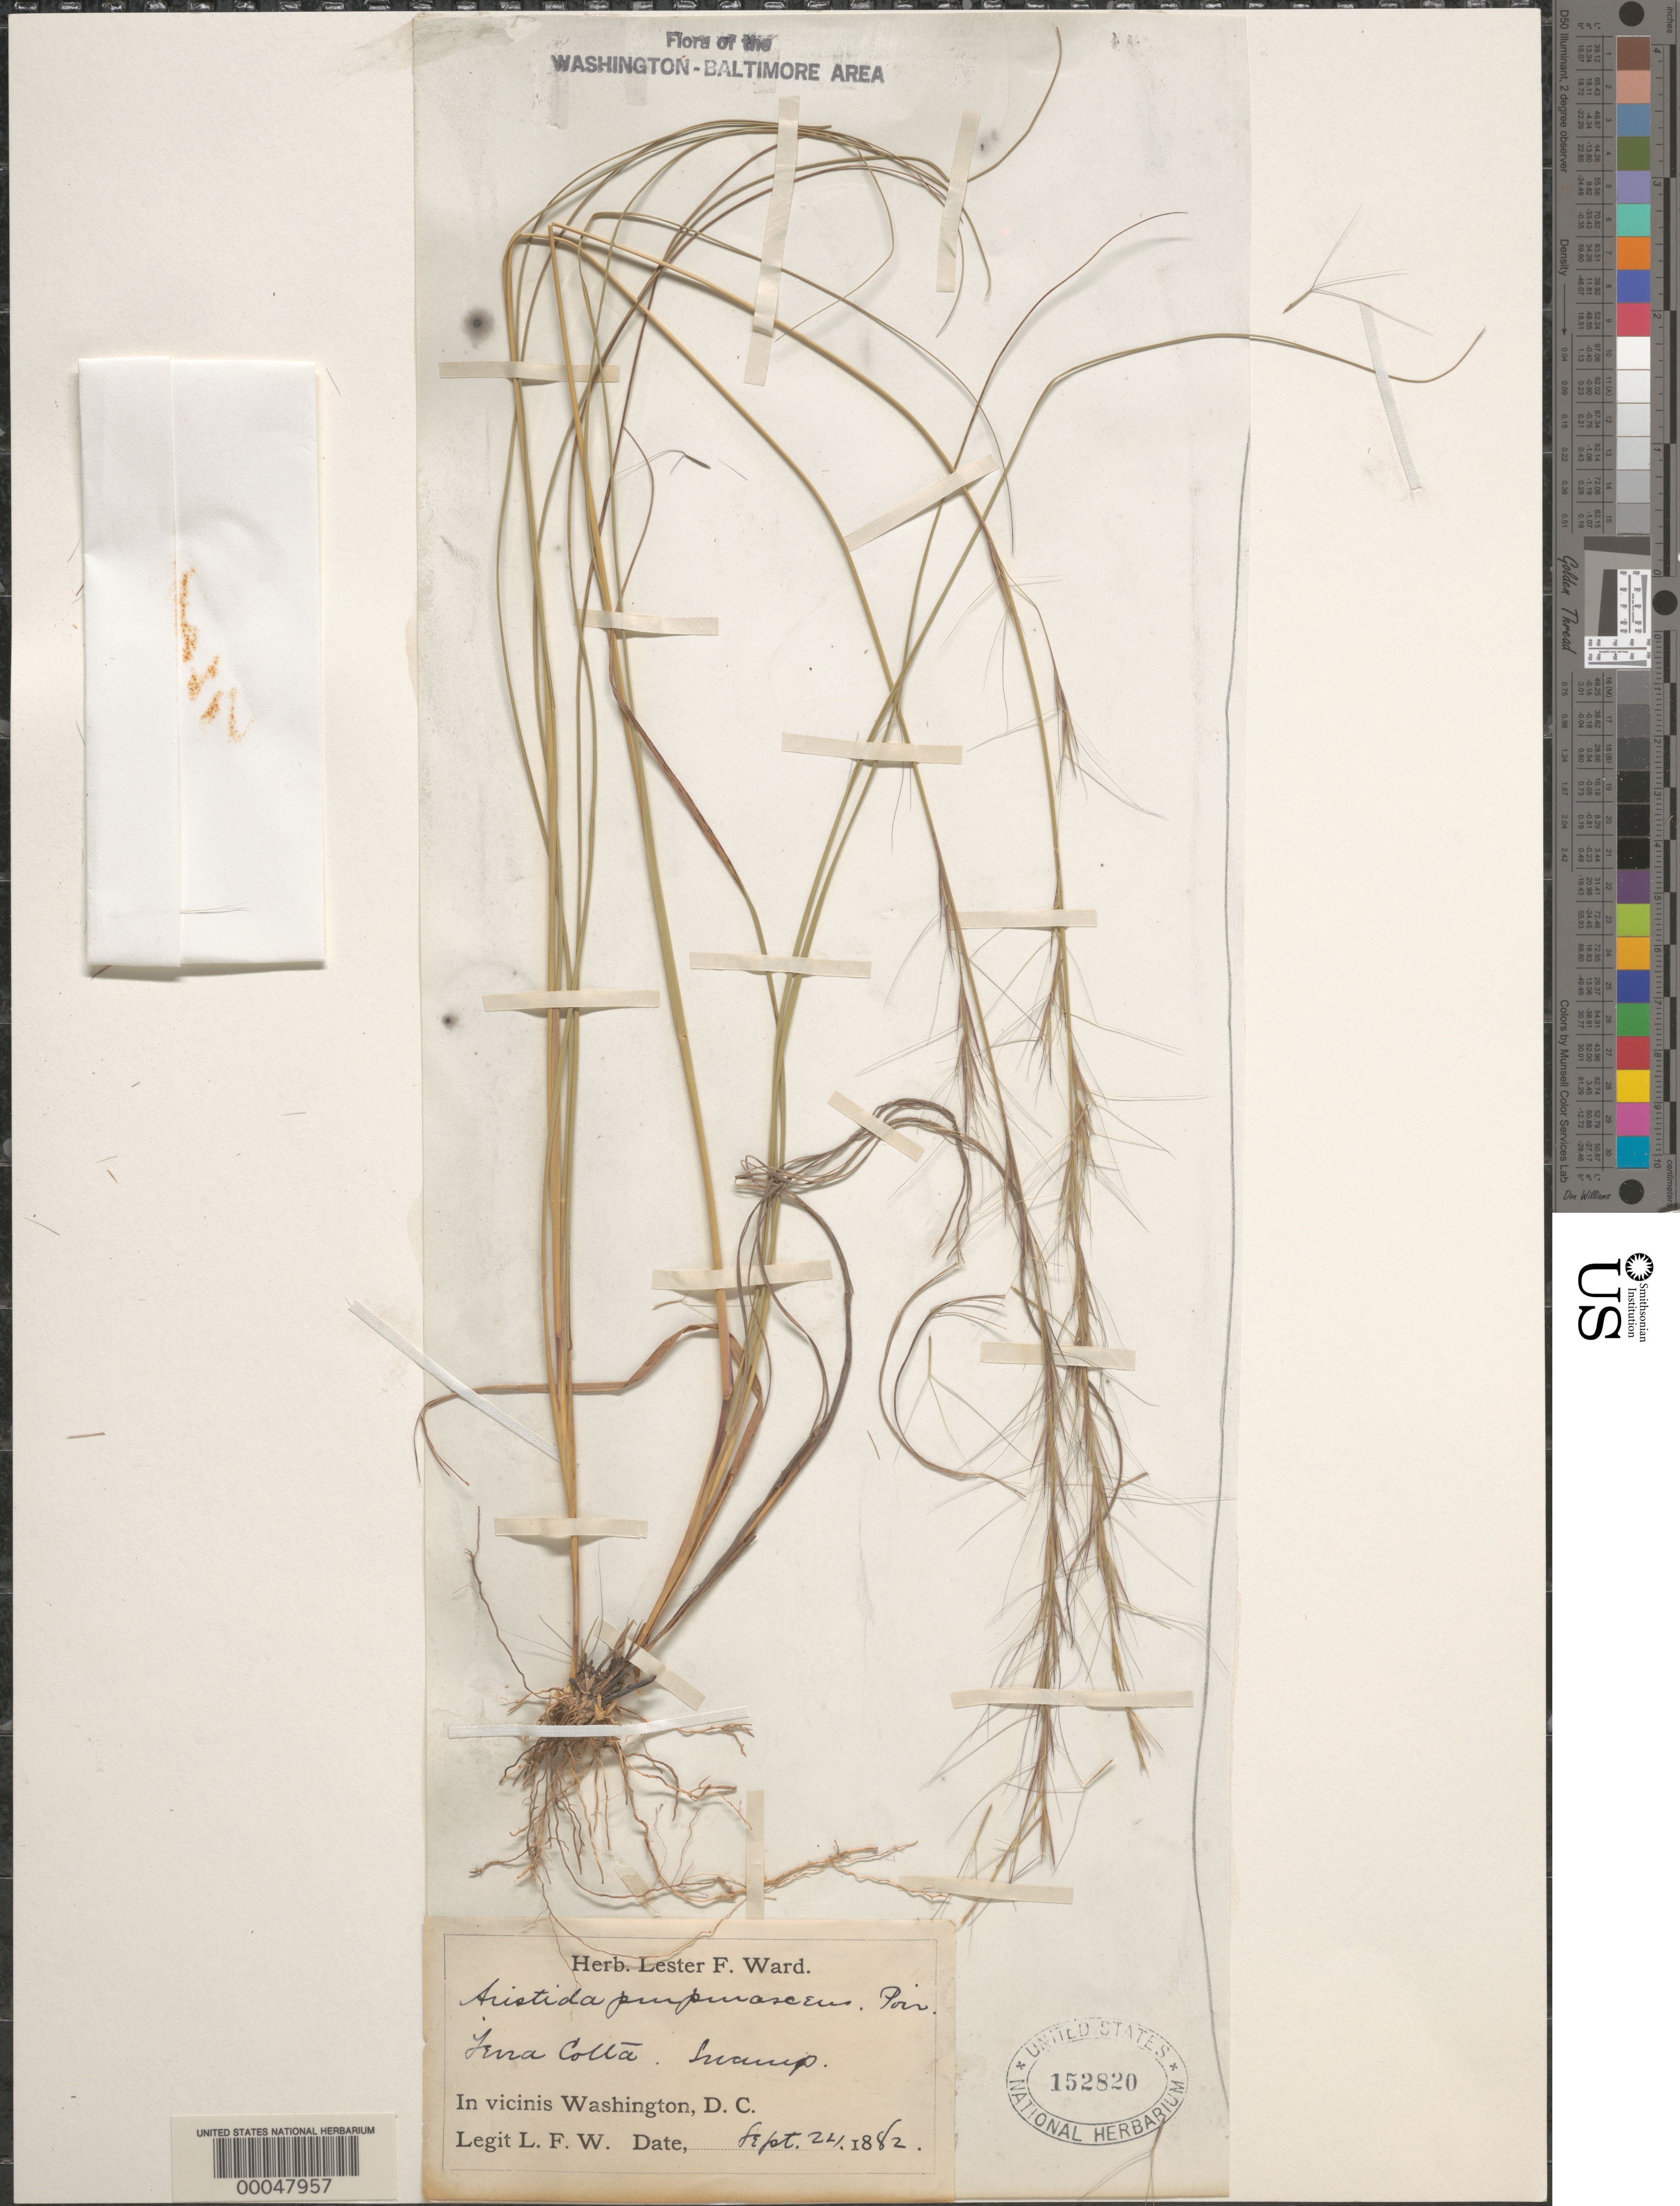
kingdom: Plantae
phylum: Tracheophyta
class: Liliopsida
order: Poales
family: Poaceae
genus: Aristida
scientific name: Aristida purpurascens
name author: Poir. in Lam.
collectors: L. F. Ward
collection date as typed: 21 Sep 1882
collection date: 1882-09-21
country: United States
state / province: District of Columbia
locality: Terra Cotta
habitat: Swamp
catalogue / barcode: US 152820